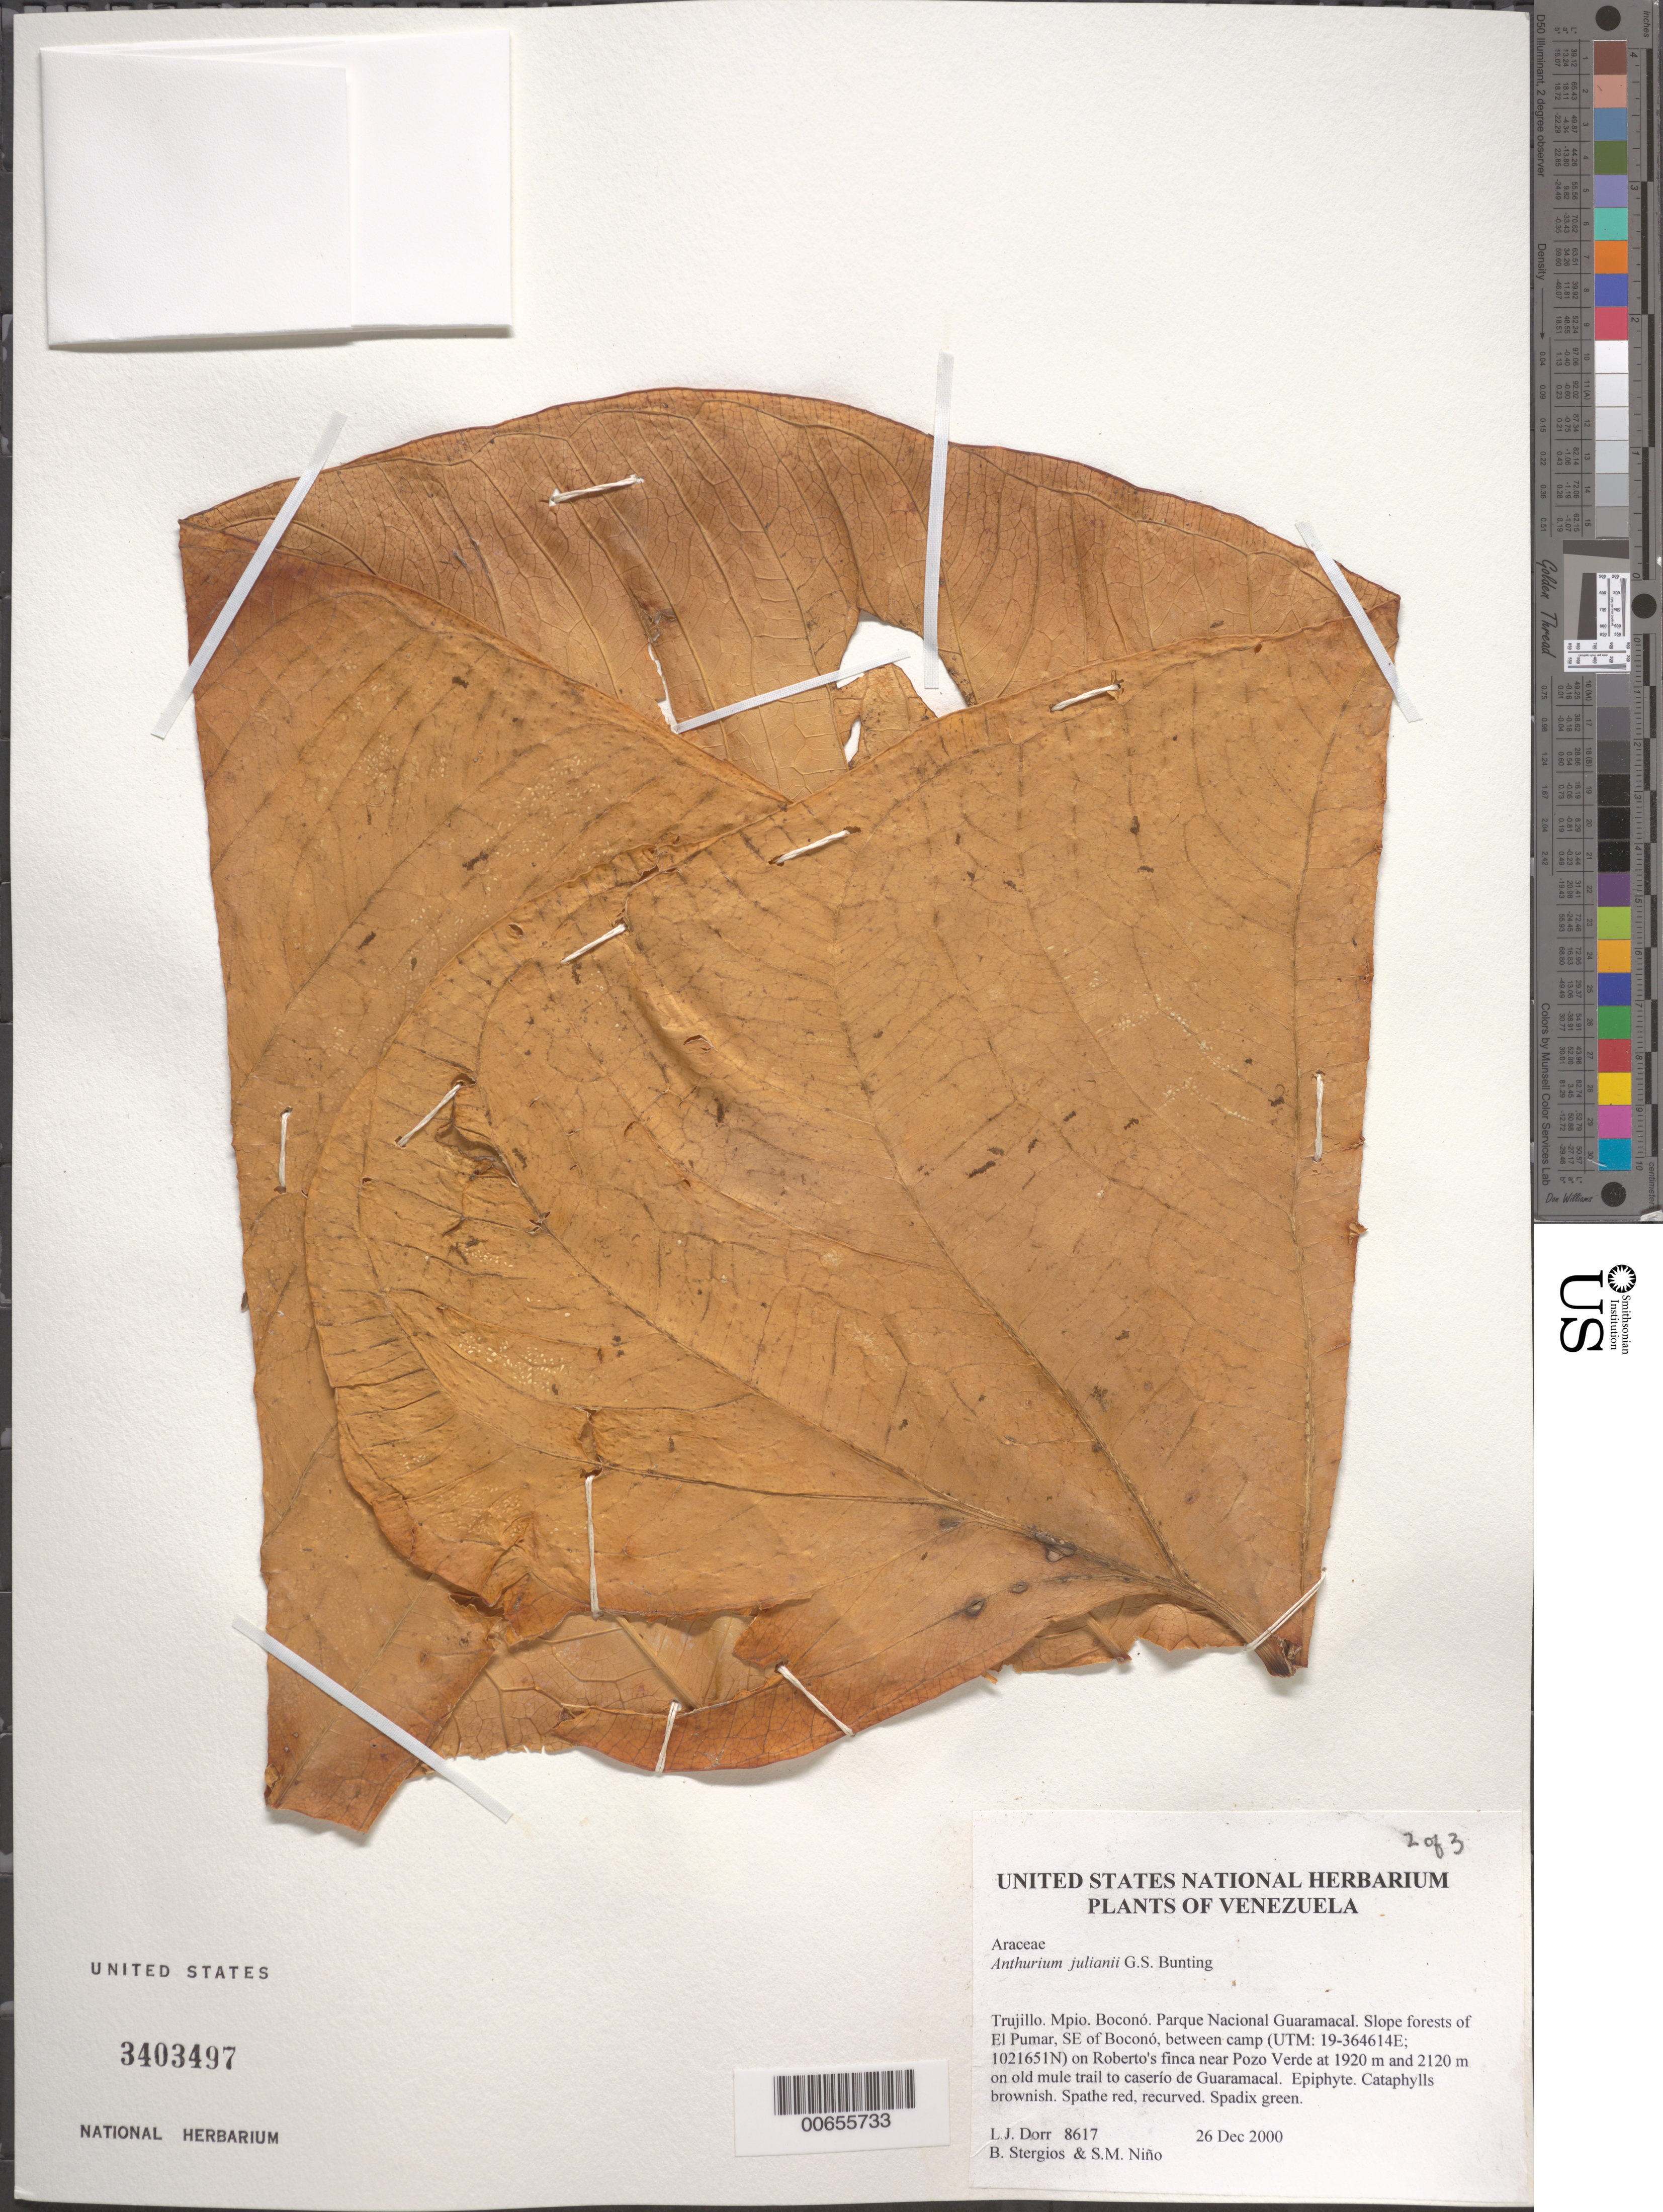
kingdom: Plantae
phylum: Tracheophyta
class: Liliopsida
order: Alismatales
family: Araceae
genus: Anthurium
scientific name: Anthurium julianii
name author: G.S. Bunting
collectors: L. J. Dorr, B. G. Stergios & S. M. Niño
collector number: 8617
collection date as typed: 26 Dec 2000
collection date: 2000-12-26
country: Venezuela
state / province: Trujillo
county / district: Boconó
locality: Parque Nacional Guaramacal. El Pumar, SE of Boconó, between camp on Roberto's finca near Pozo Verde at 1920 m and 2120 m on old mule trail to caserío de Guaramacal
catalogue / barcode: US 3403497